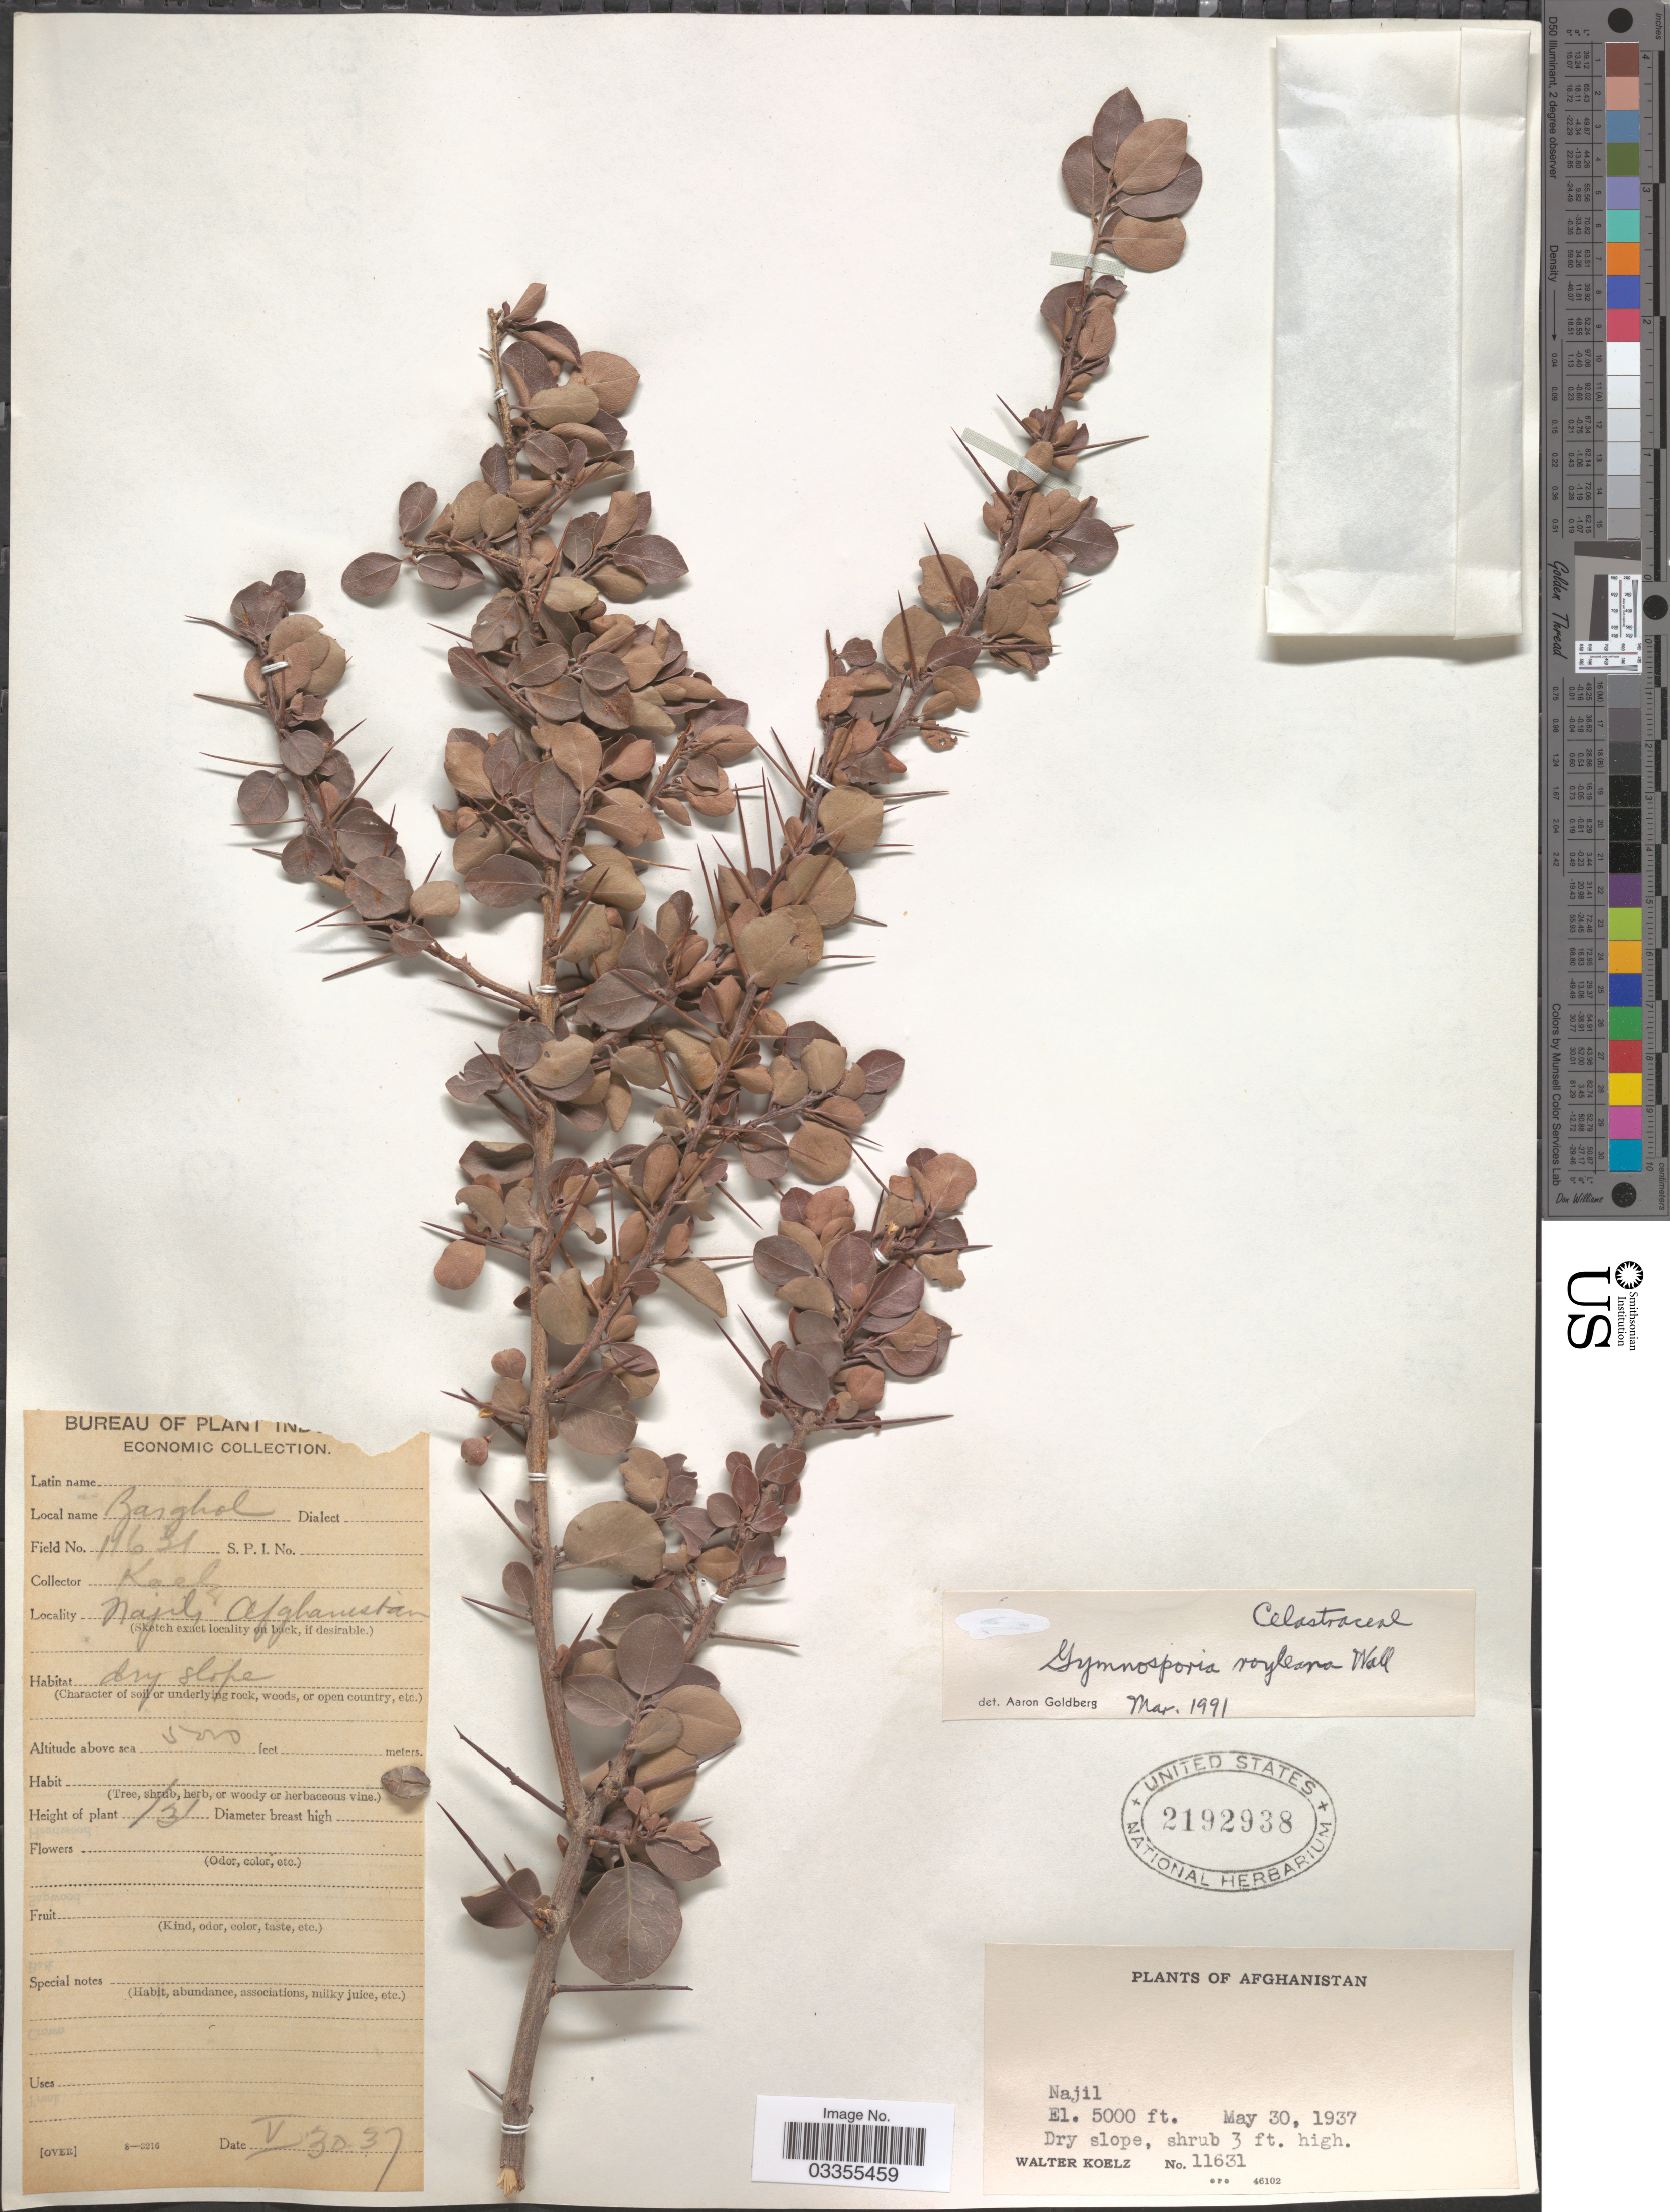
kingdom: Plantae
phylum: Tracheophyta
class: Magnoliopsida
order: Celastrales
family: Celastraceae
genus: Gymnosporia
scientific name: Gymnosporia royleana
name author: Wall. ex M.A. Lawson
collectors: W. N. Koelz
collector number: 11631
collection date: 1937-05-30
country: Afghanistan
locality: Najil.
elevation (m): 1524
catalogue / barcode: US 2192938